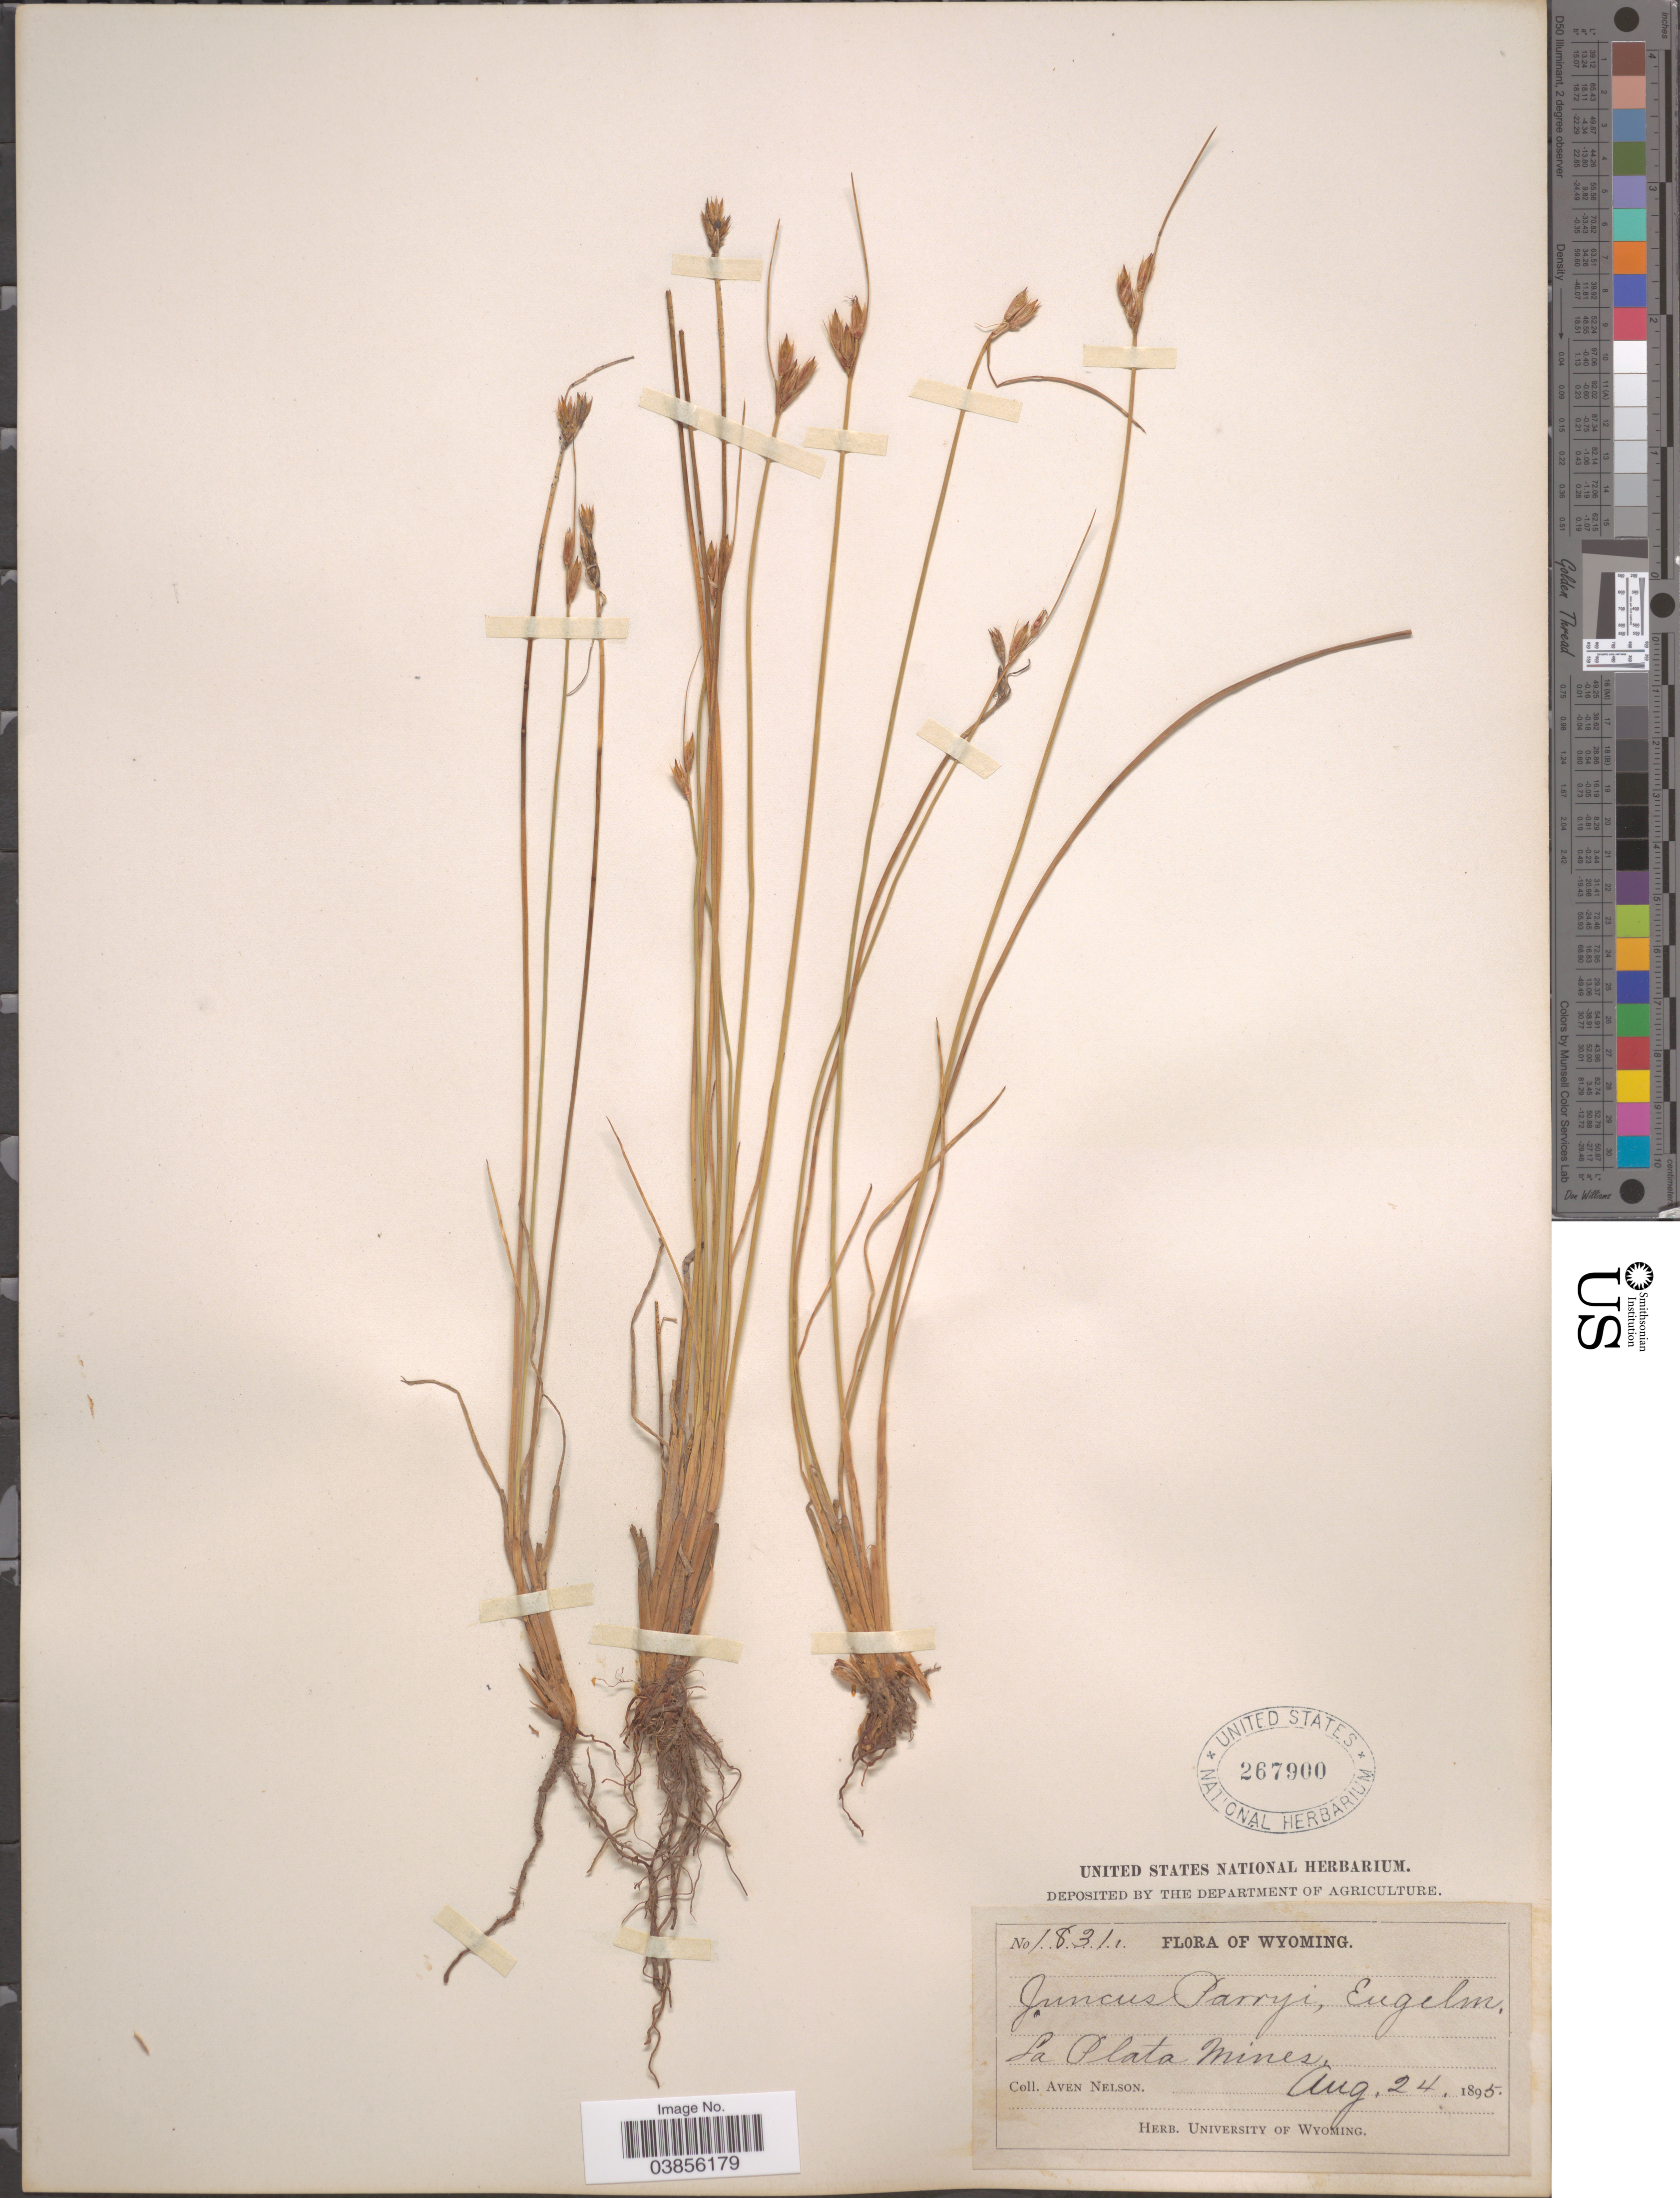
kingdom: Plantae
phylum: Tracheophyta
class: Liliopsida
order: Poales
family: Juncaceae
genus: Juncus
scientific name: Juncus parryi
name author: Engelm.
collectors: A. Nelson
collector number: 18311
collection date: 1895-08-24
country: United States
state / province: Wyoming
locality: La Plata Mines.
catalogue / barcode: US 267900